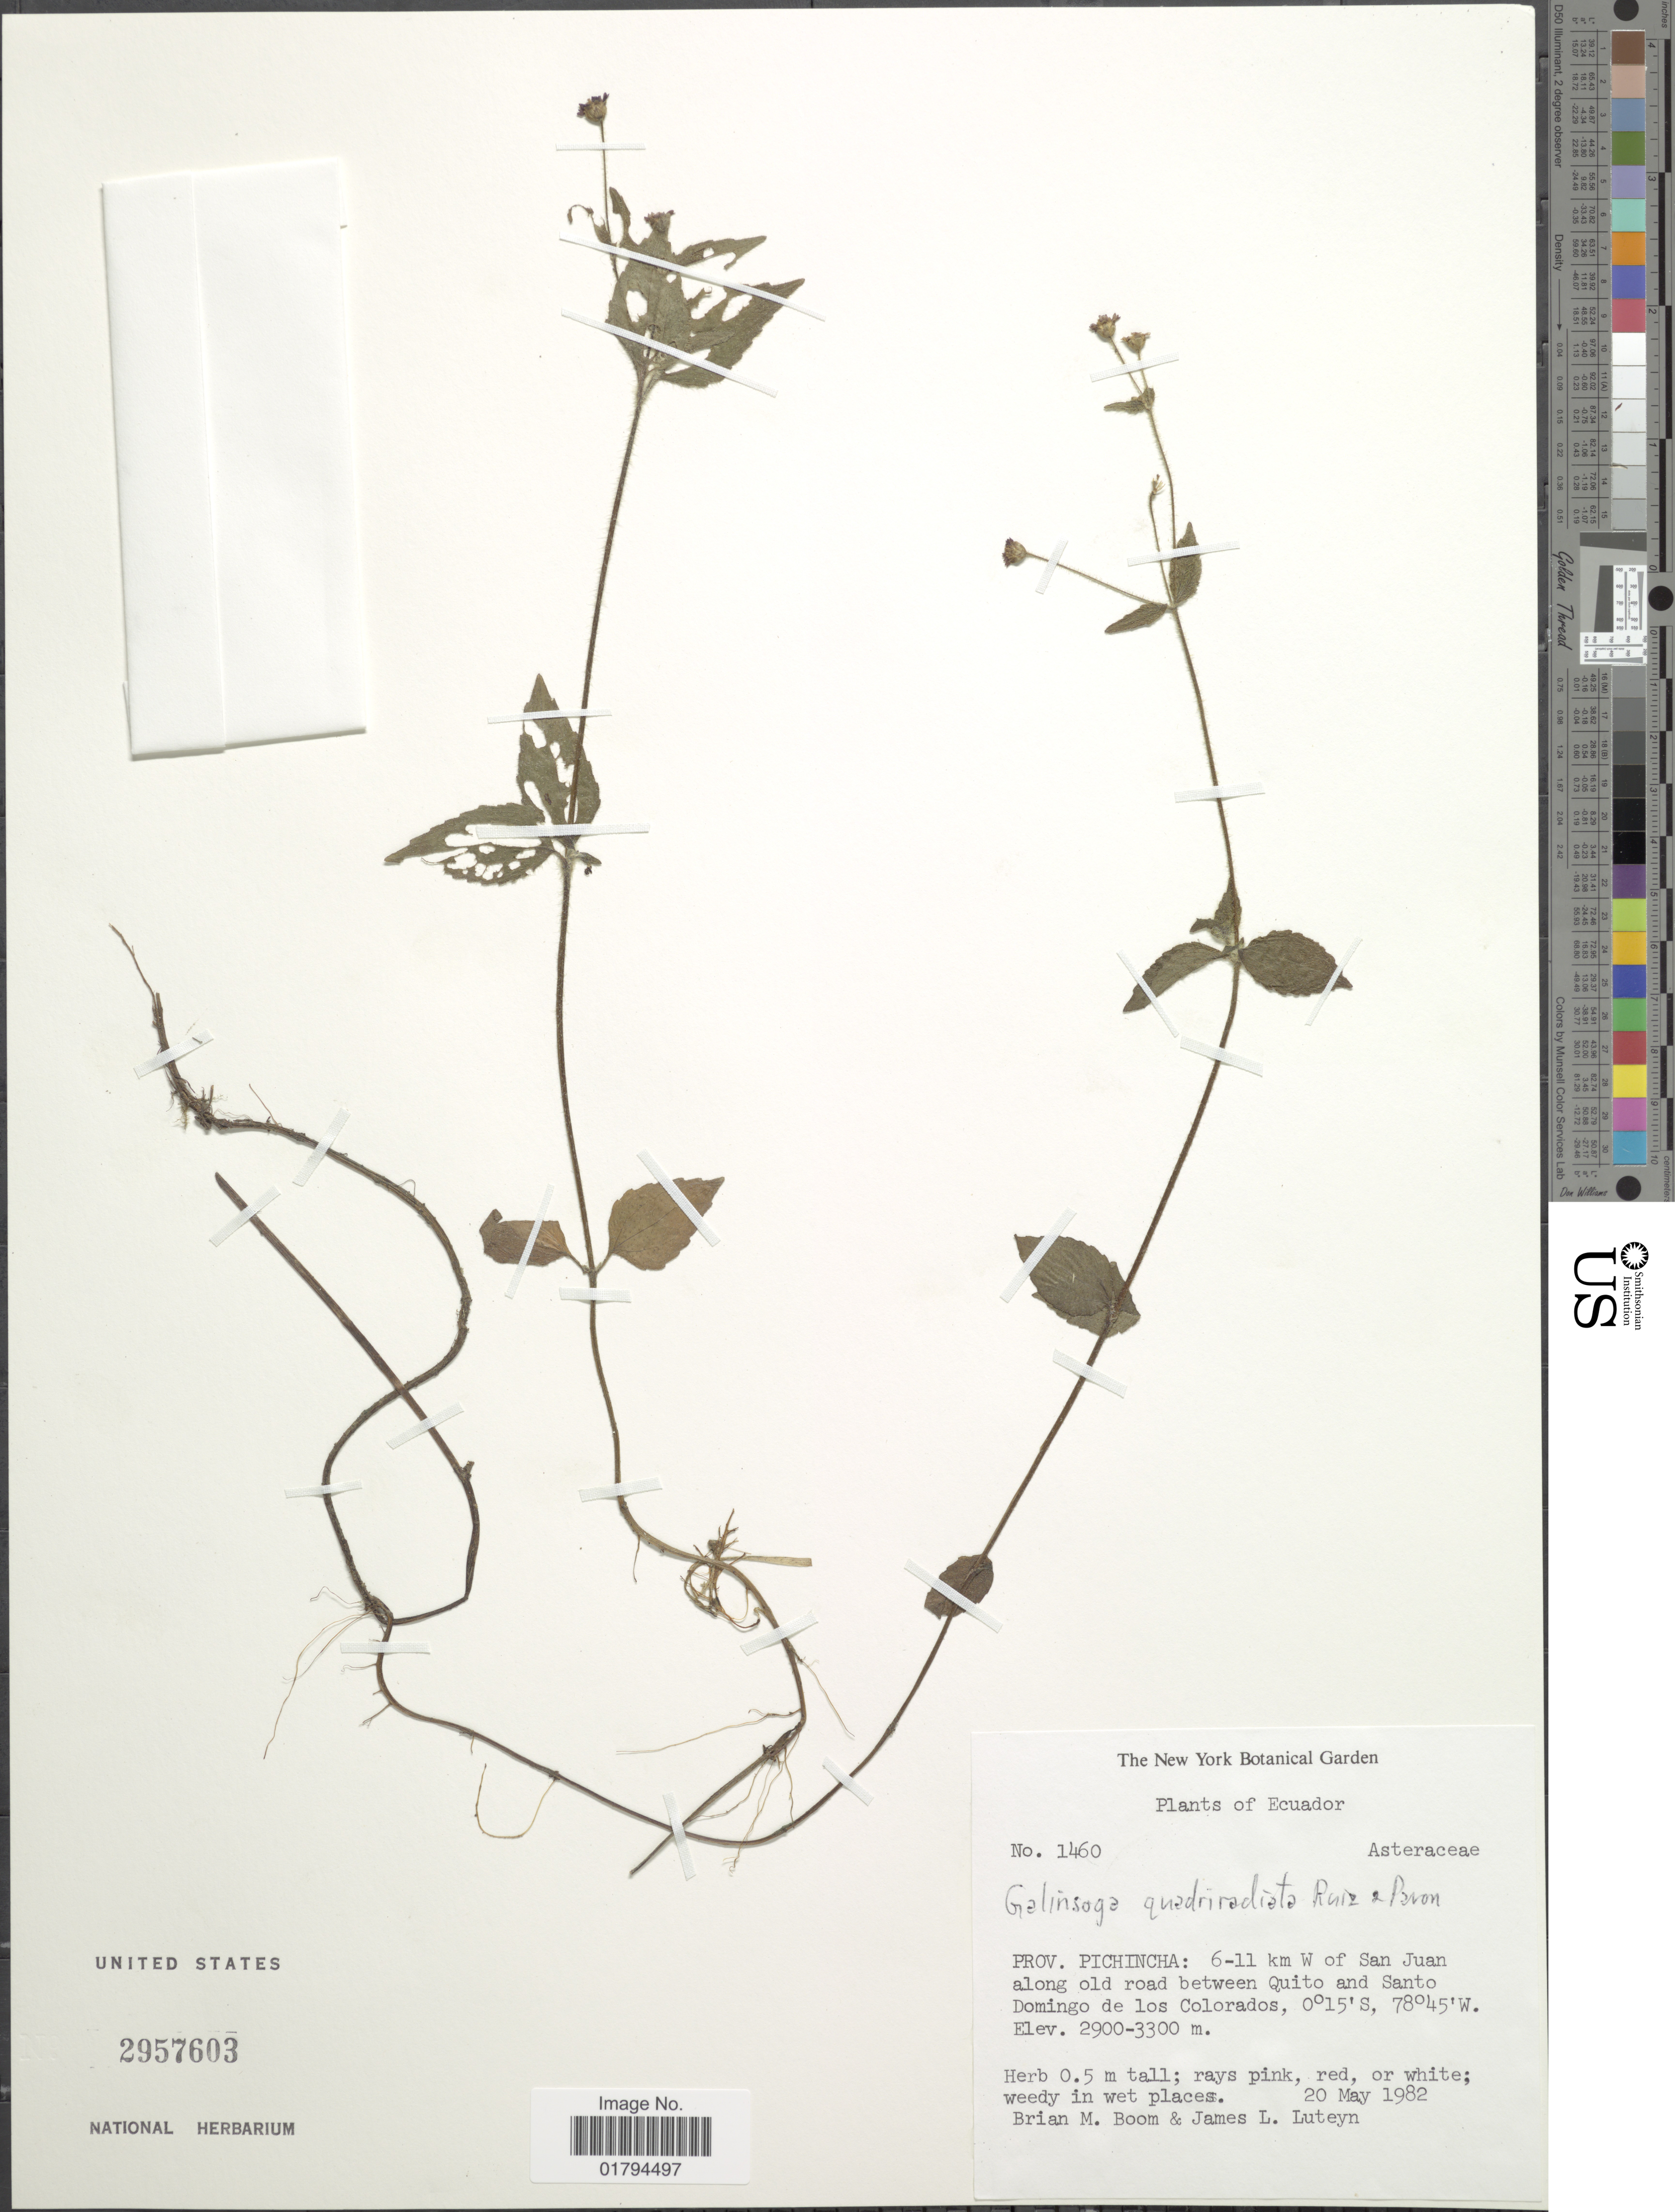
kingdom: Plantae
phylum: Tracheophyta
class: Magnoliopsida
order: Asterales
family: Asteraceae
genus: Galinsoga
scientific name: Galinsoga quadriradiata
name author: Ruiz & Pav.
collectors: B. M. Boom & J. L. Luteyn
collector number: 1460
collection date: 1982-05-20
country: Ecuador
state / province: Pichincha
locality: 6-11 km W of San Juan along old road between Quito and Santo Domingo de los Colorados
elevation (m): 2900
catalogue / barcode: US 2957603